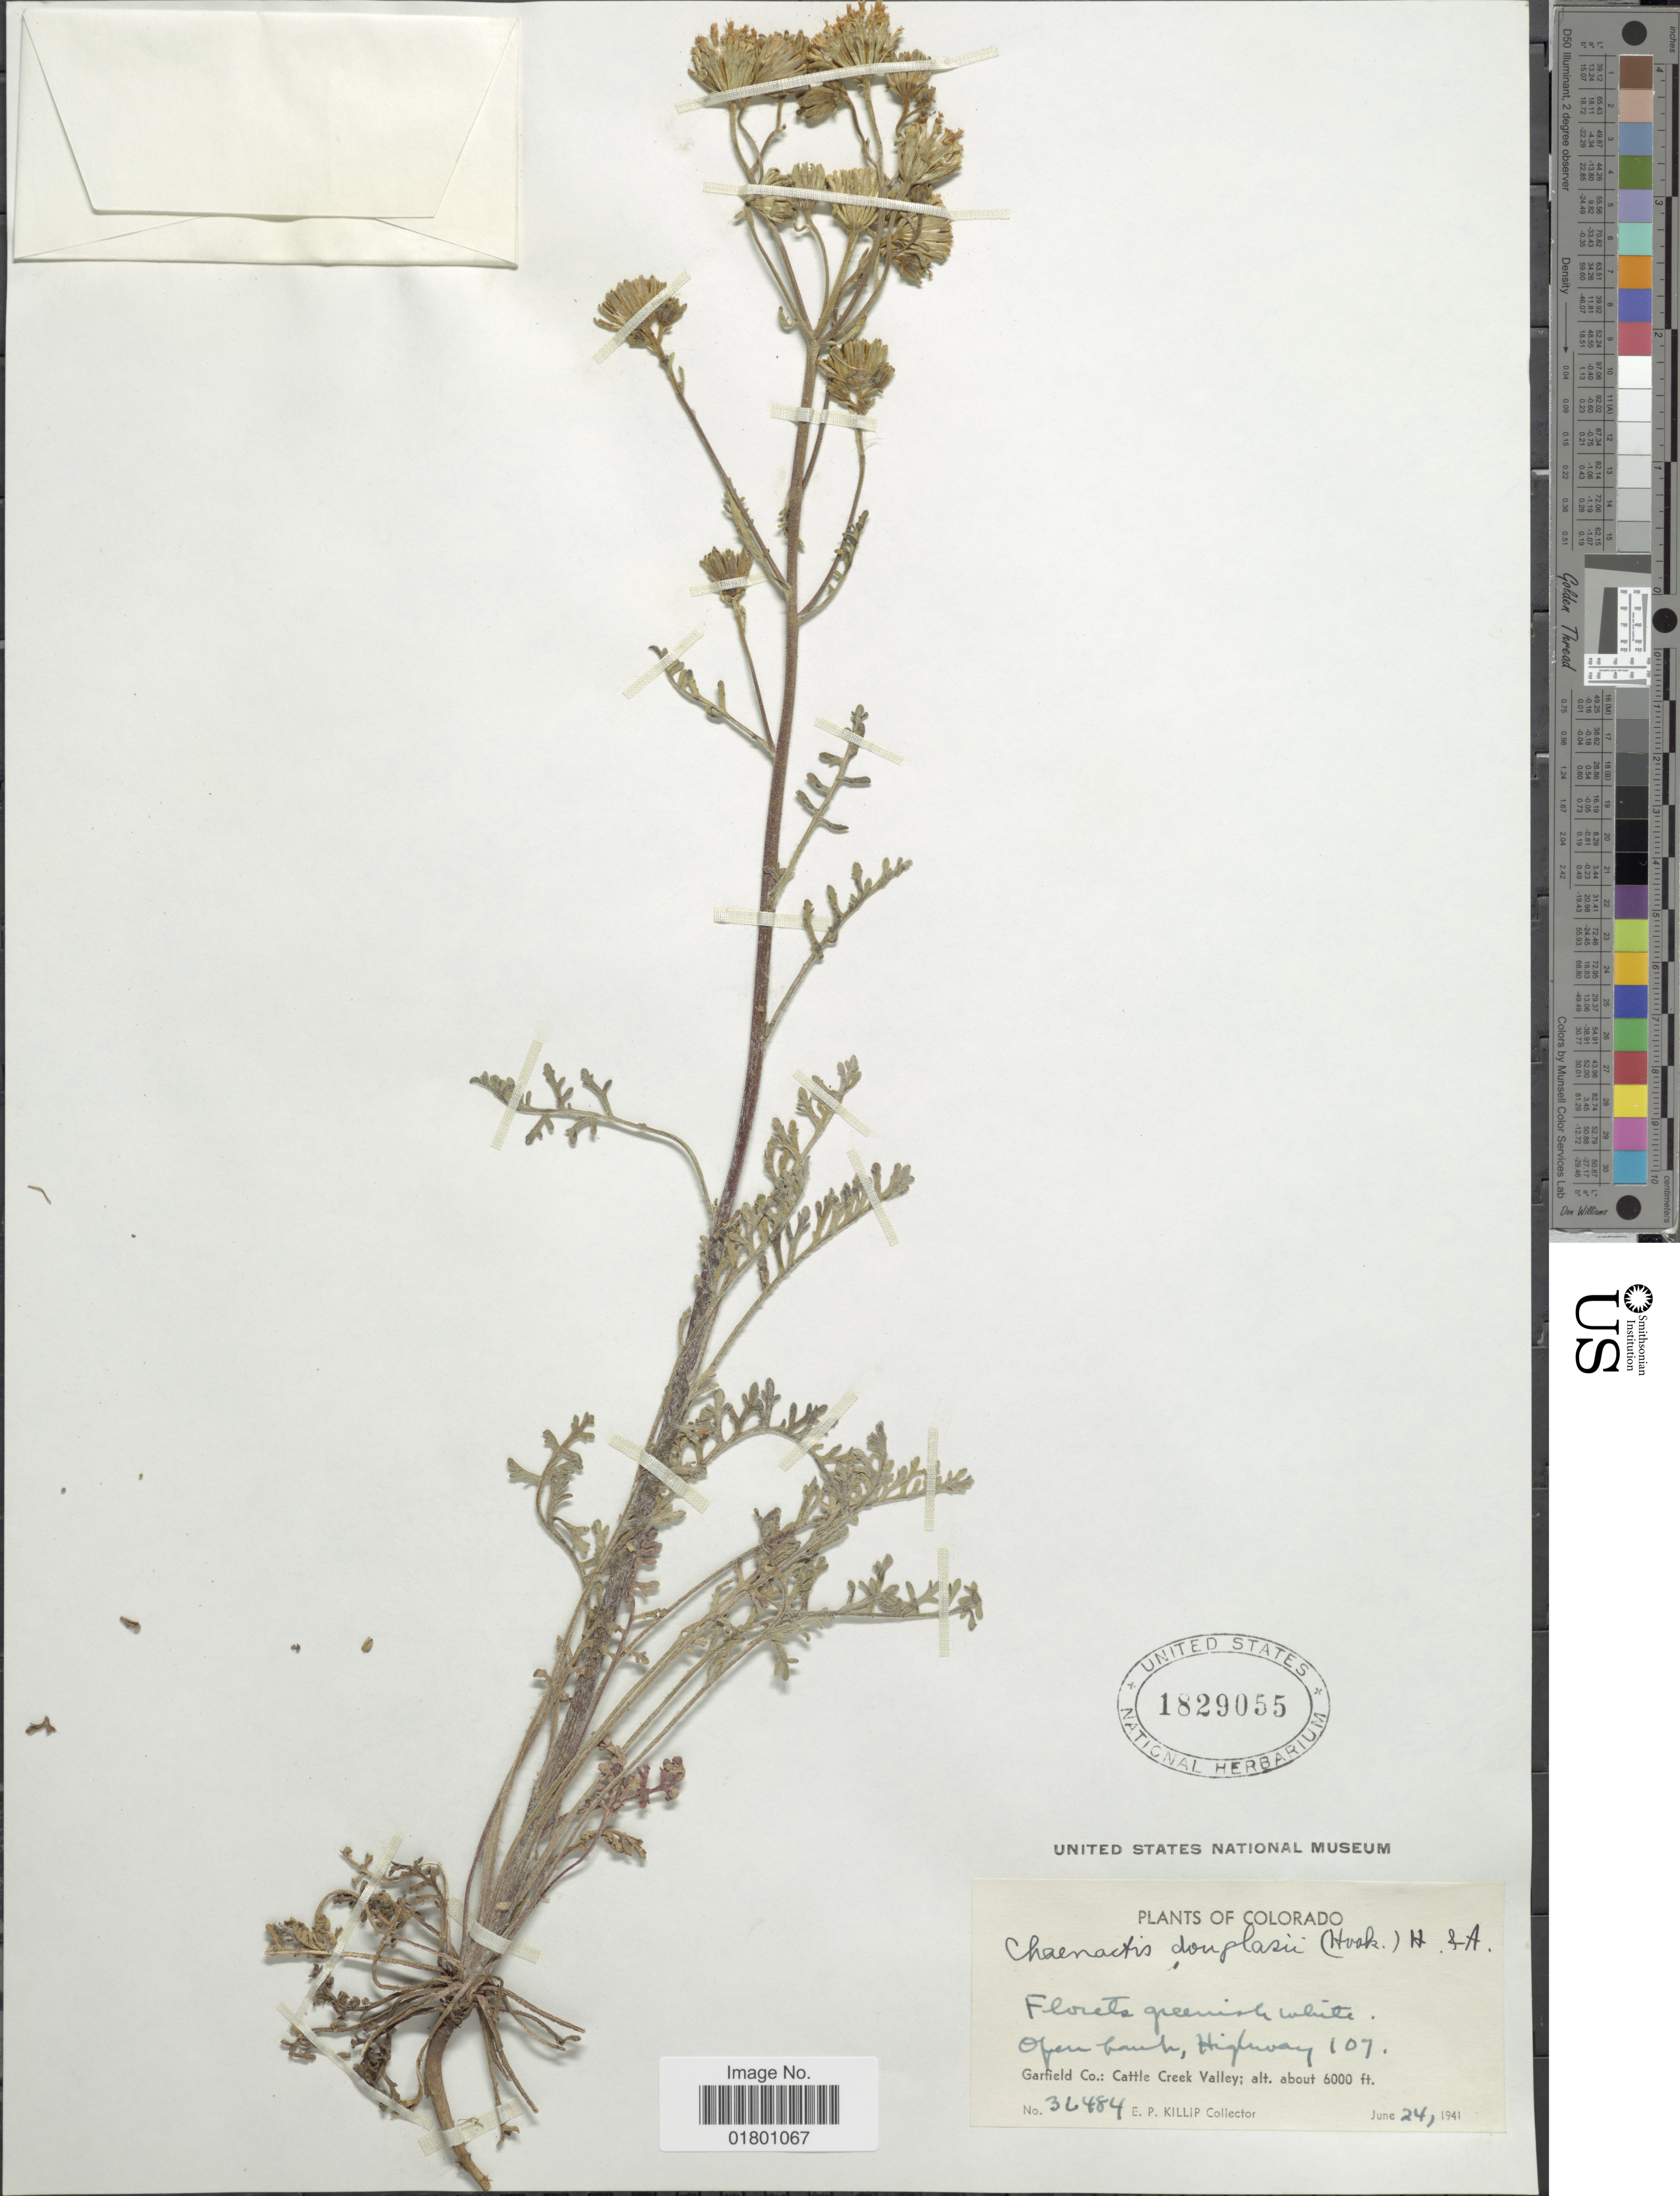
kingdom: Plantae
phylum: Tracheophyta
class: Magnoliopsida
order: Asterales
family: Asteraceae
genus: Chaenactis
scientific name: Chaenactis douglasii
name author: Hook. & Arn.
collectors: E. P. Killip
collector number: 36484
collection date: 1941-06-24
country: United States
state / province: Colorado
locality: Open bank, Highway 107, Garfield Co.: Cattle Creek Valley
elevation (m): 1829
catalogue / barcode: US 1829055